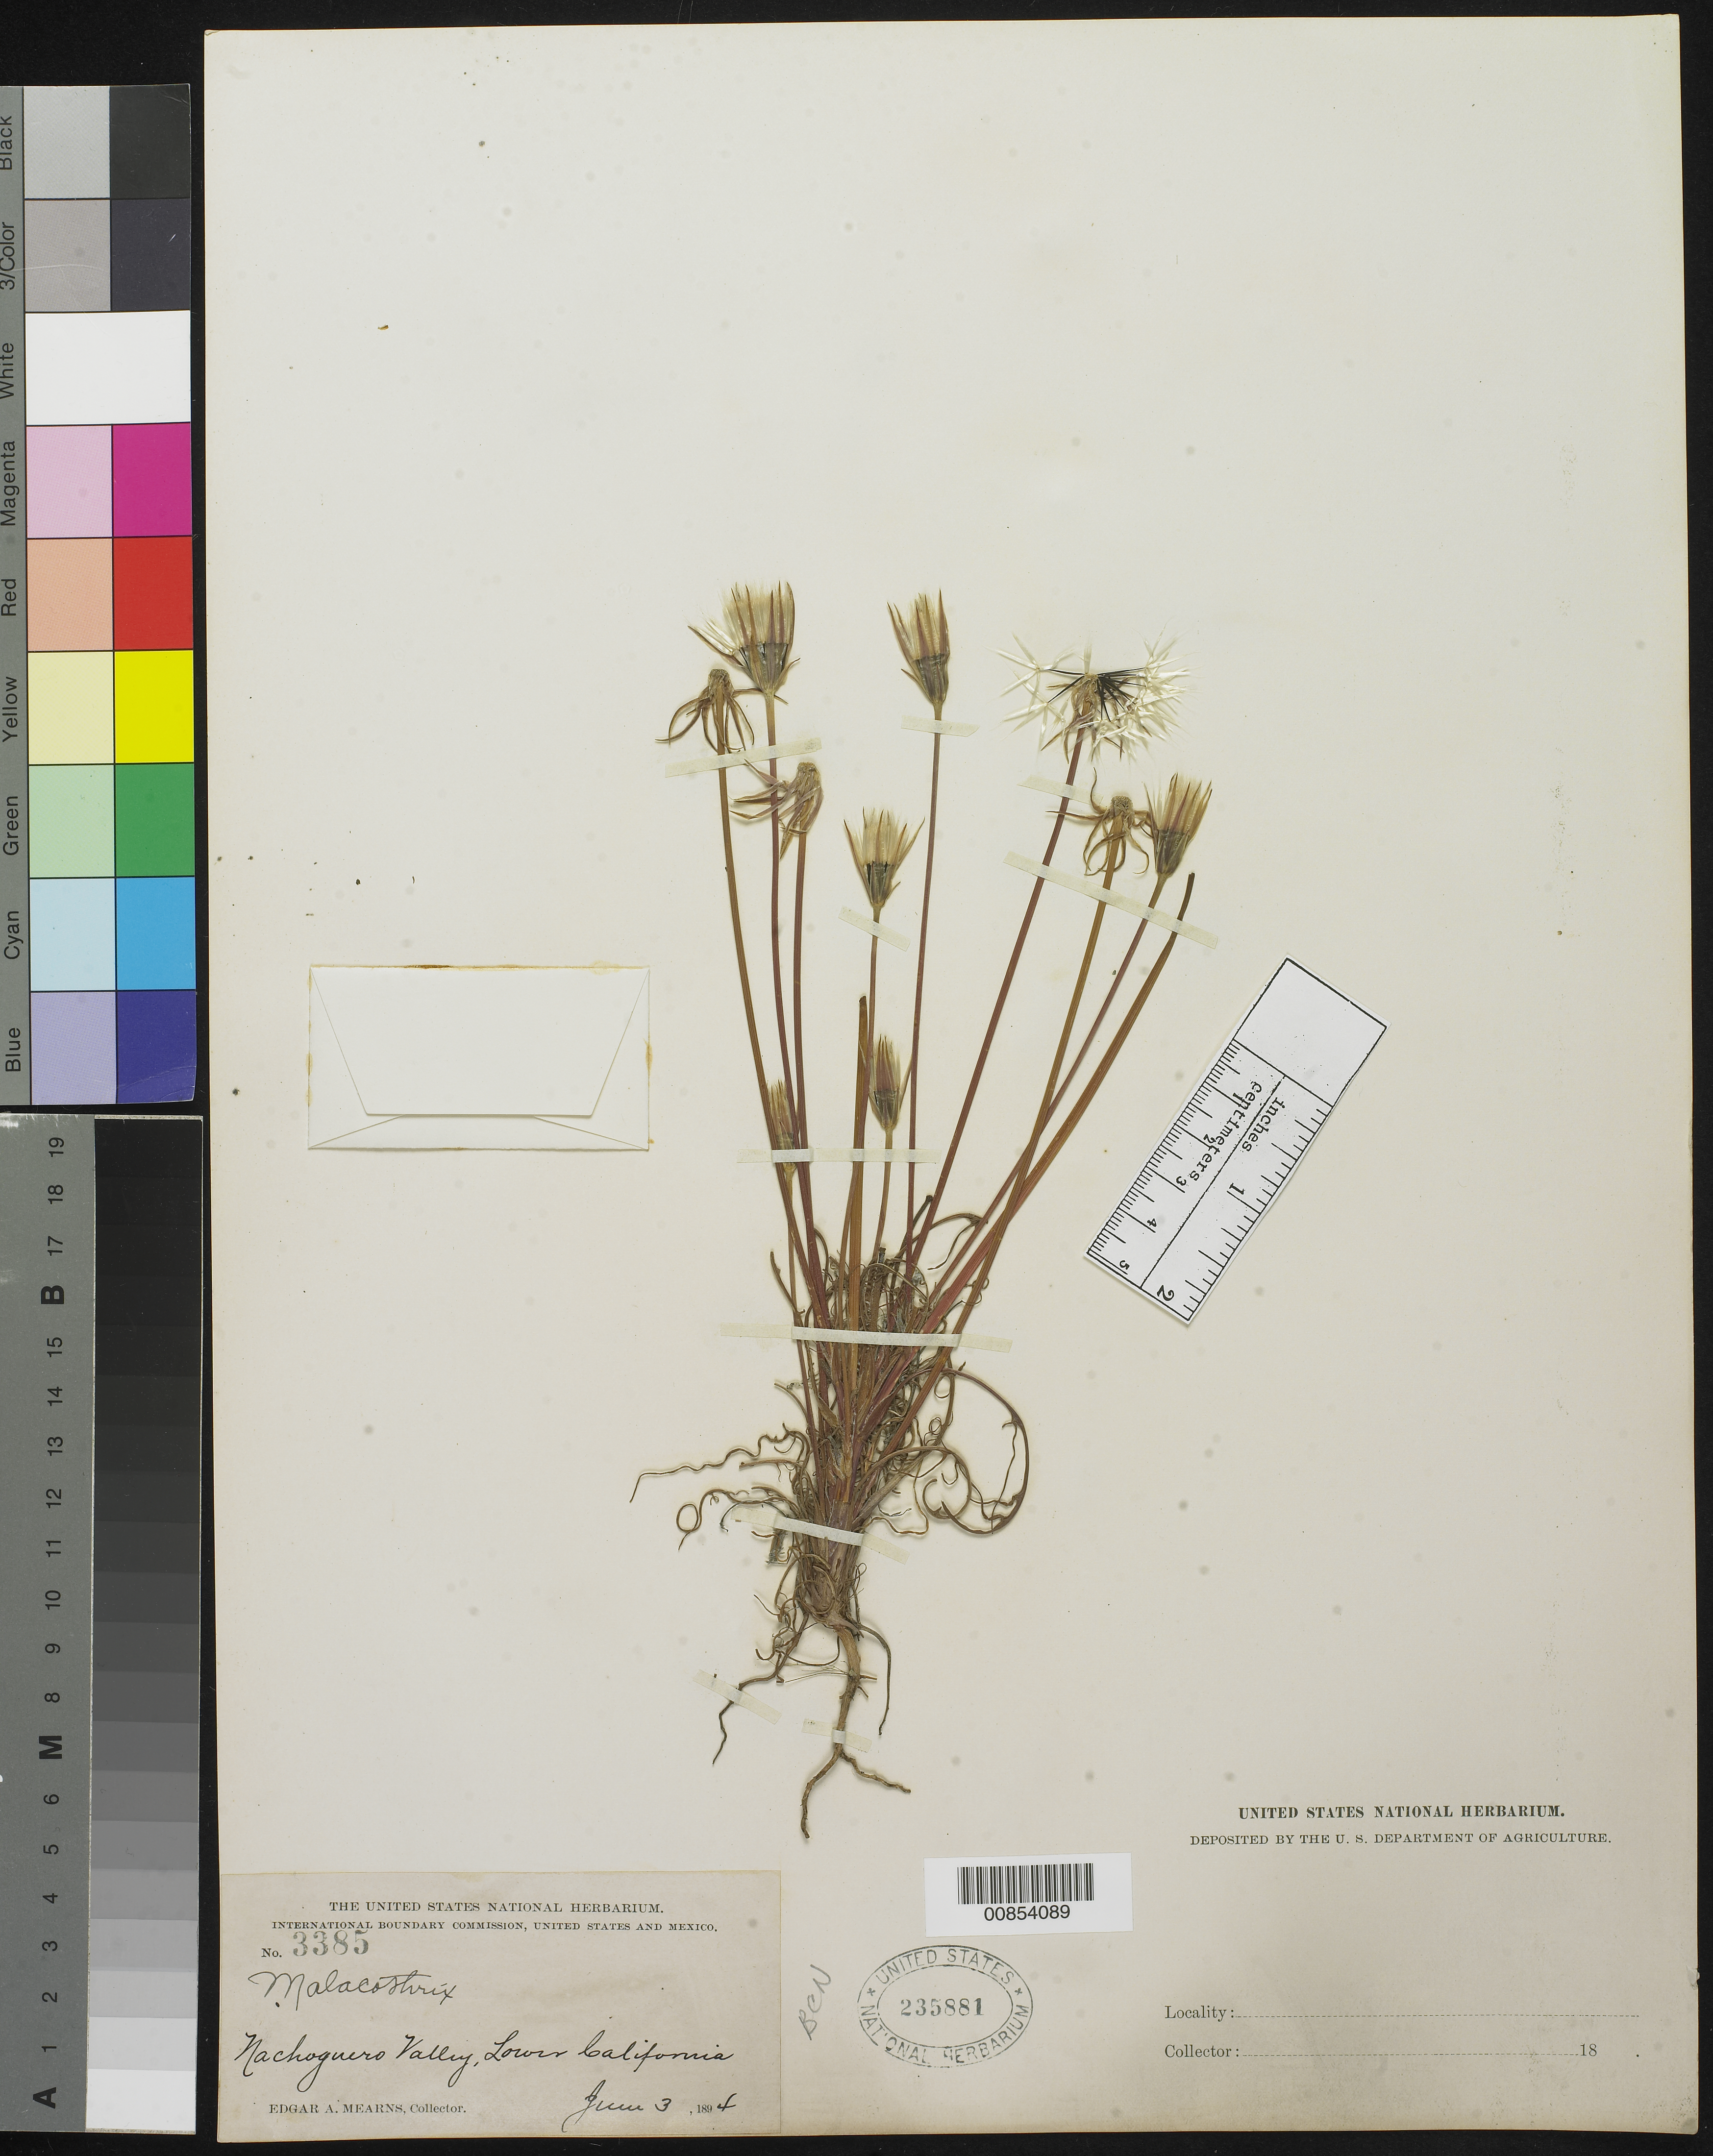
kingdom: Plantae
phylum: Tracheophyta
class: Magnoliopsida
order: Asterales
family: Asteraceae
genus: Malacothrix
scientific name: Malacothrix sp.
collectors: E. A. Mearns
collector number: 3385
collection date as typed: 03 Jun 1894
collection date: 1894-06-03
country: Mexico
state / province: Baja California Norte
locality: Nachoguero Valley, Baja California.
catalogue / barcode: US 235881